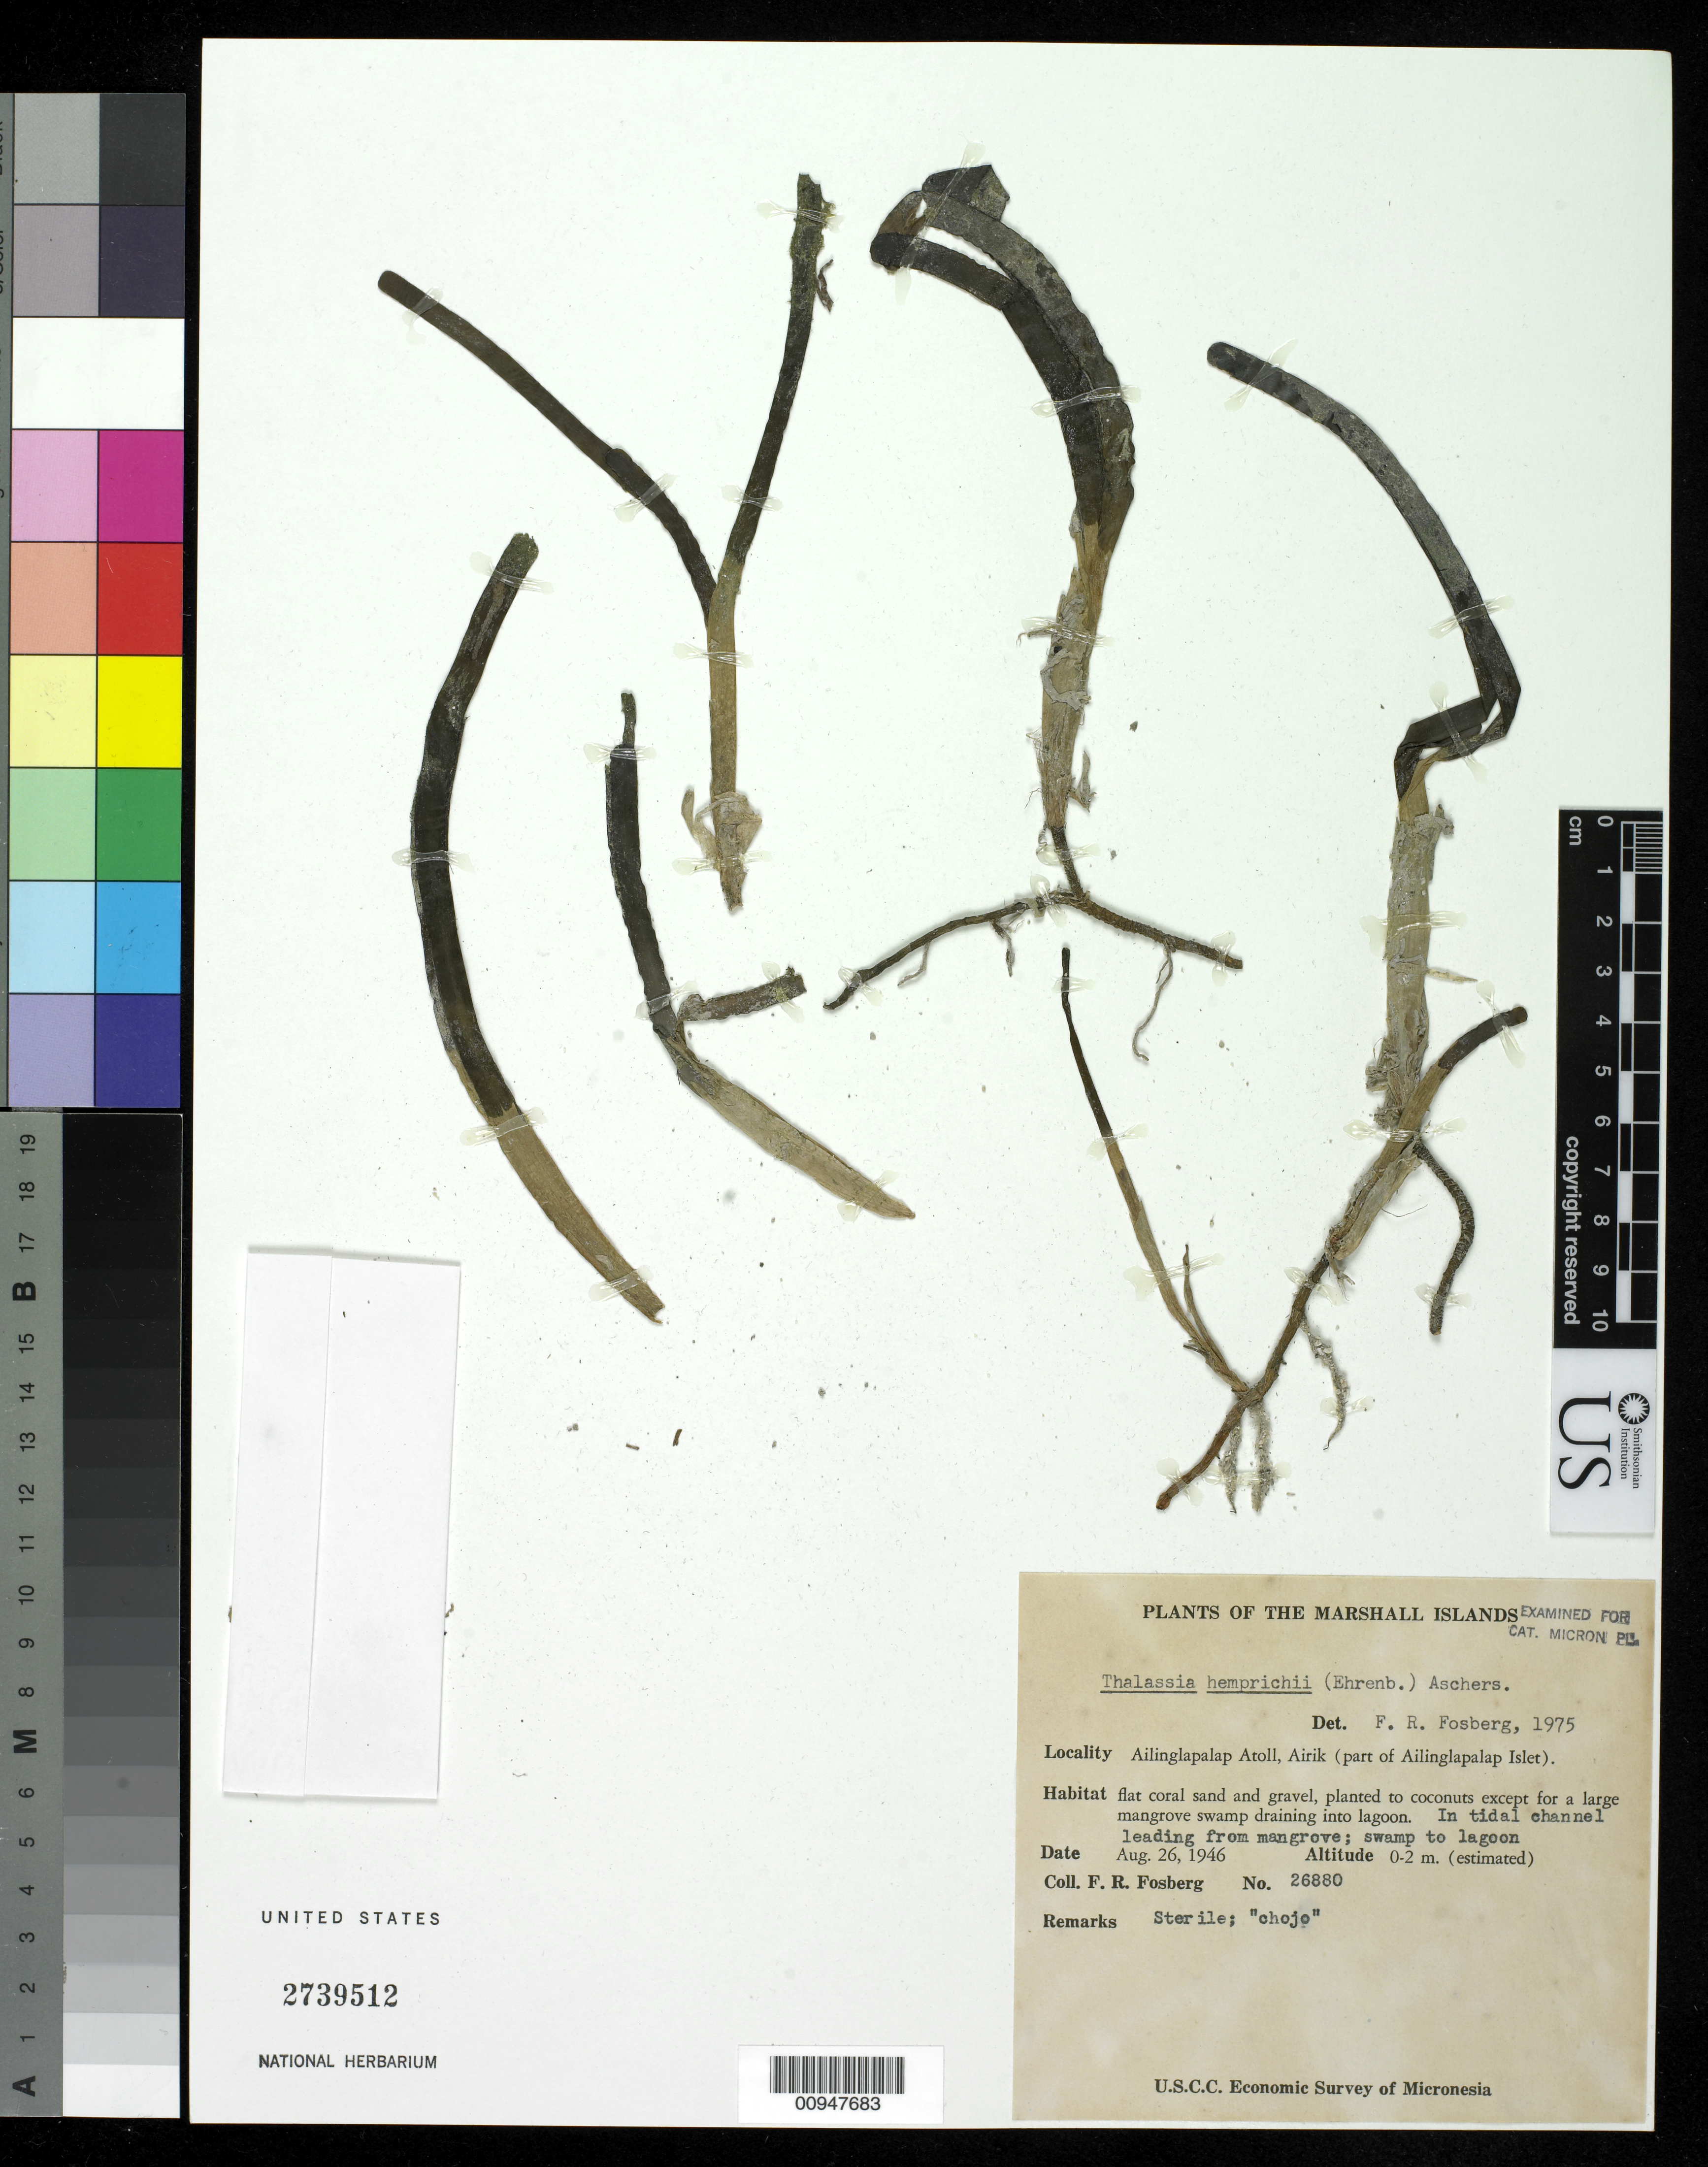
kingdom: Plantae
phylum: Tracheophyta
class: Liliopsida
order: Alismatales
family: Hydrocharitaceae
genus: Thalassia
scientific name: Thalassia hemprichii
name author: Asch.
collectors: F. R. Fosberg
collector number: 26880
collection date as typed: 26 Aug 1946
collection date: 1946-08-26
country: Marshall Islands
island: Ailinglaplap [Ailinglapalap] Atoll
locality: Airik, Ailinglapalap Islet.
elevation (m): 0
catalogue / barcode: US 2739512